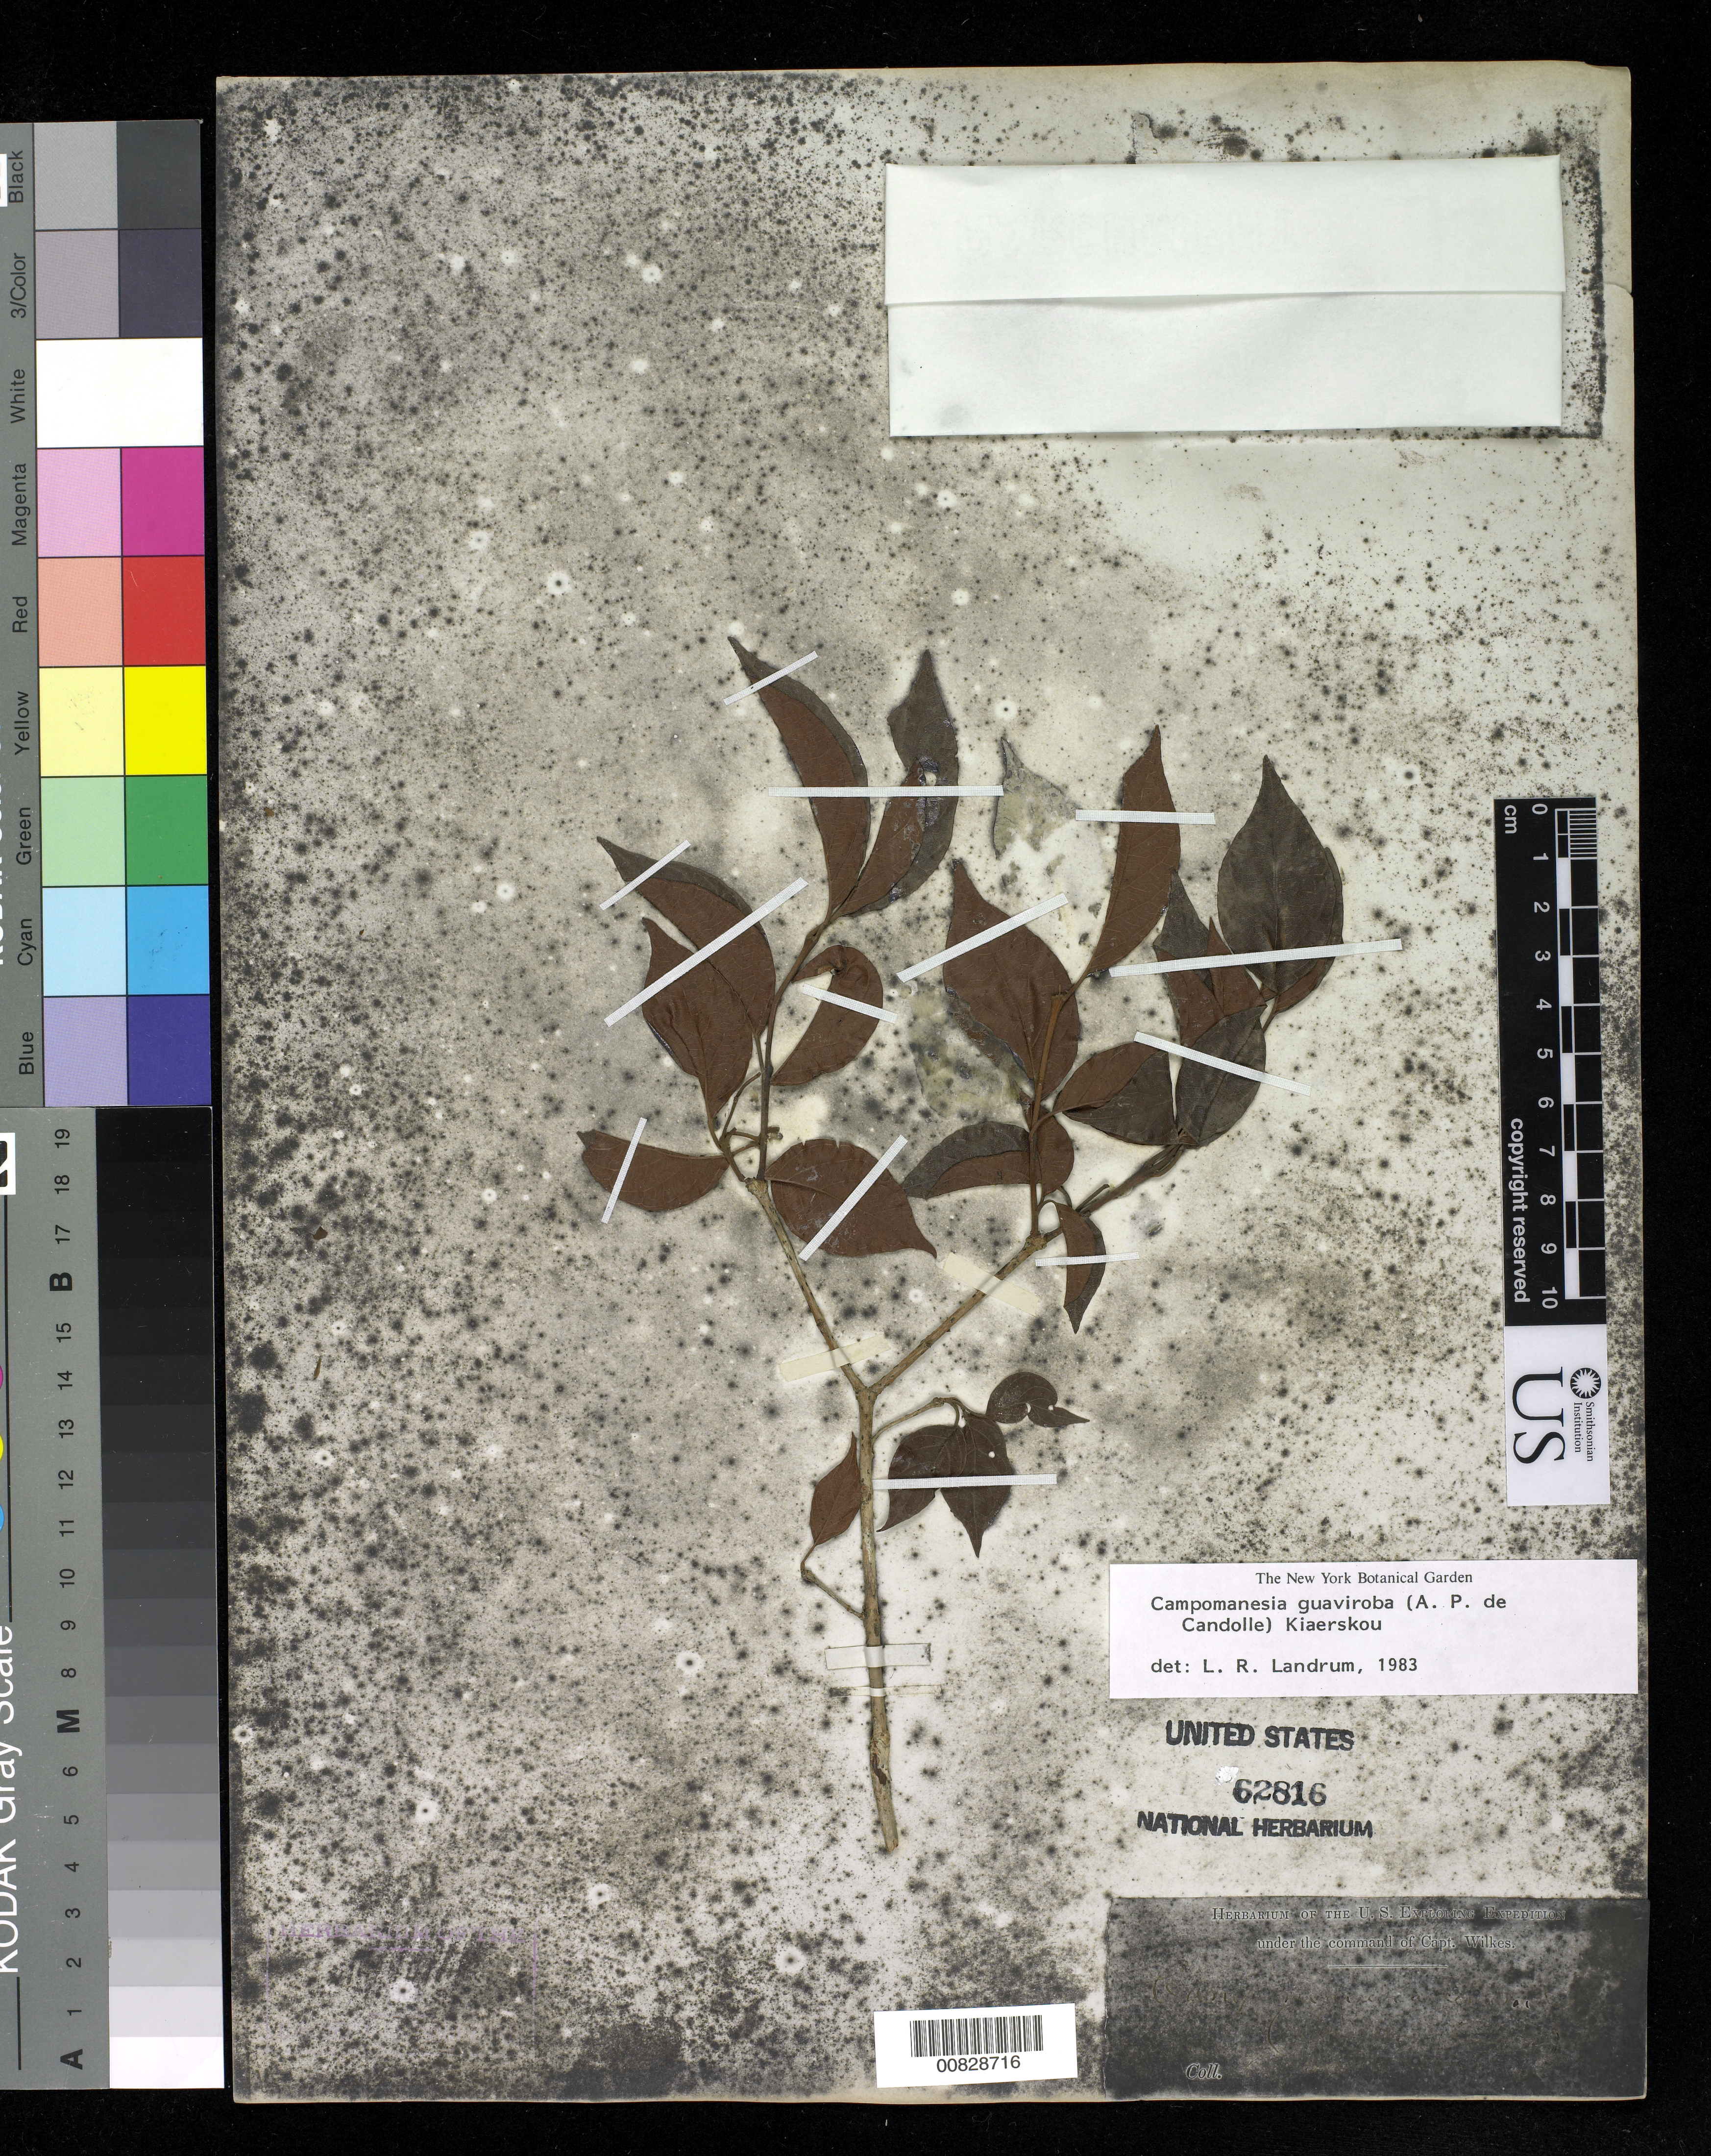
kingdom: Plantae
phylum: Tracheophyta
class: Magnoliopsida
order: Myrtales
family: Myrtaceae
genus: Campomanesia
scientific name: Campomanesia guaviroba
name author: Kiaersk.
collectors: Wilkes Explor. Exped.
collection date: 1838/1842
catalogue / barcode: US 62816